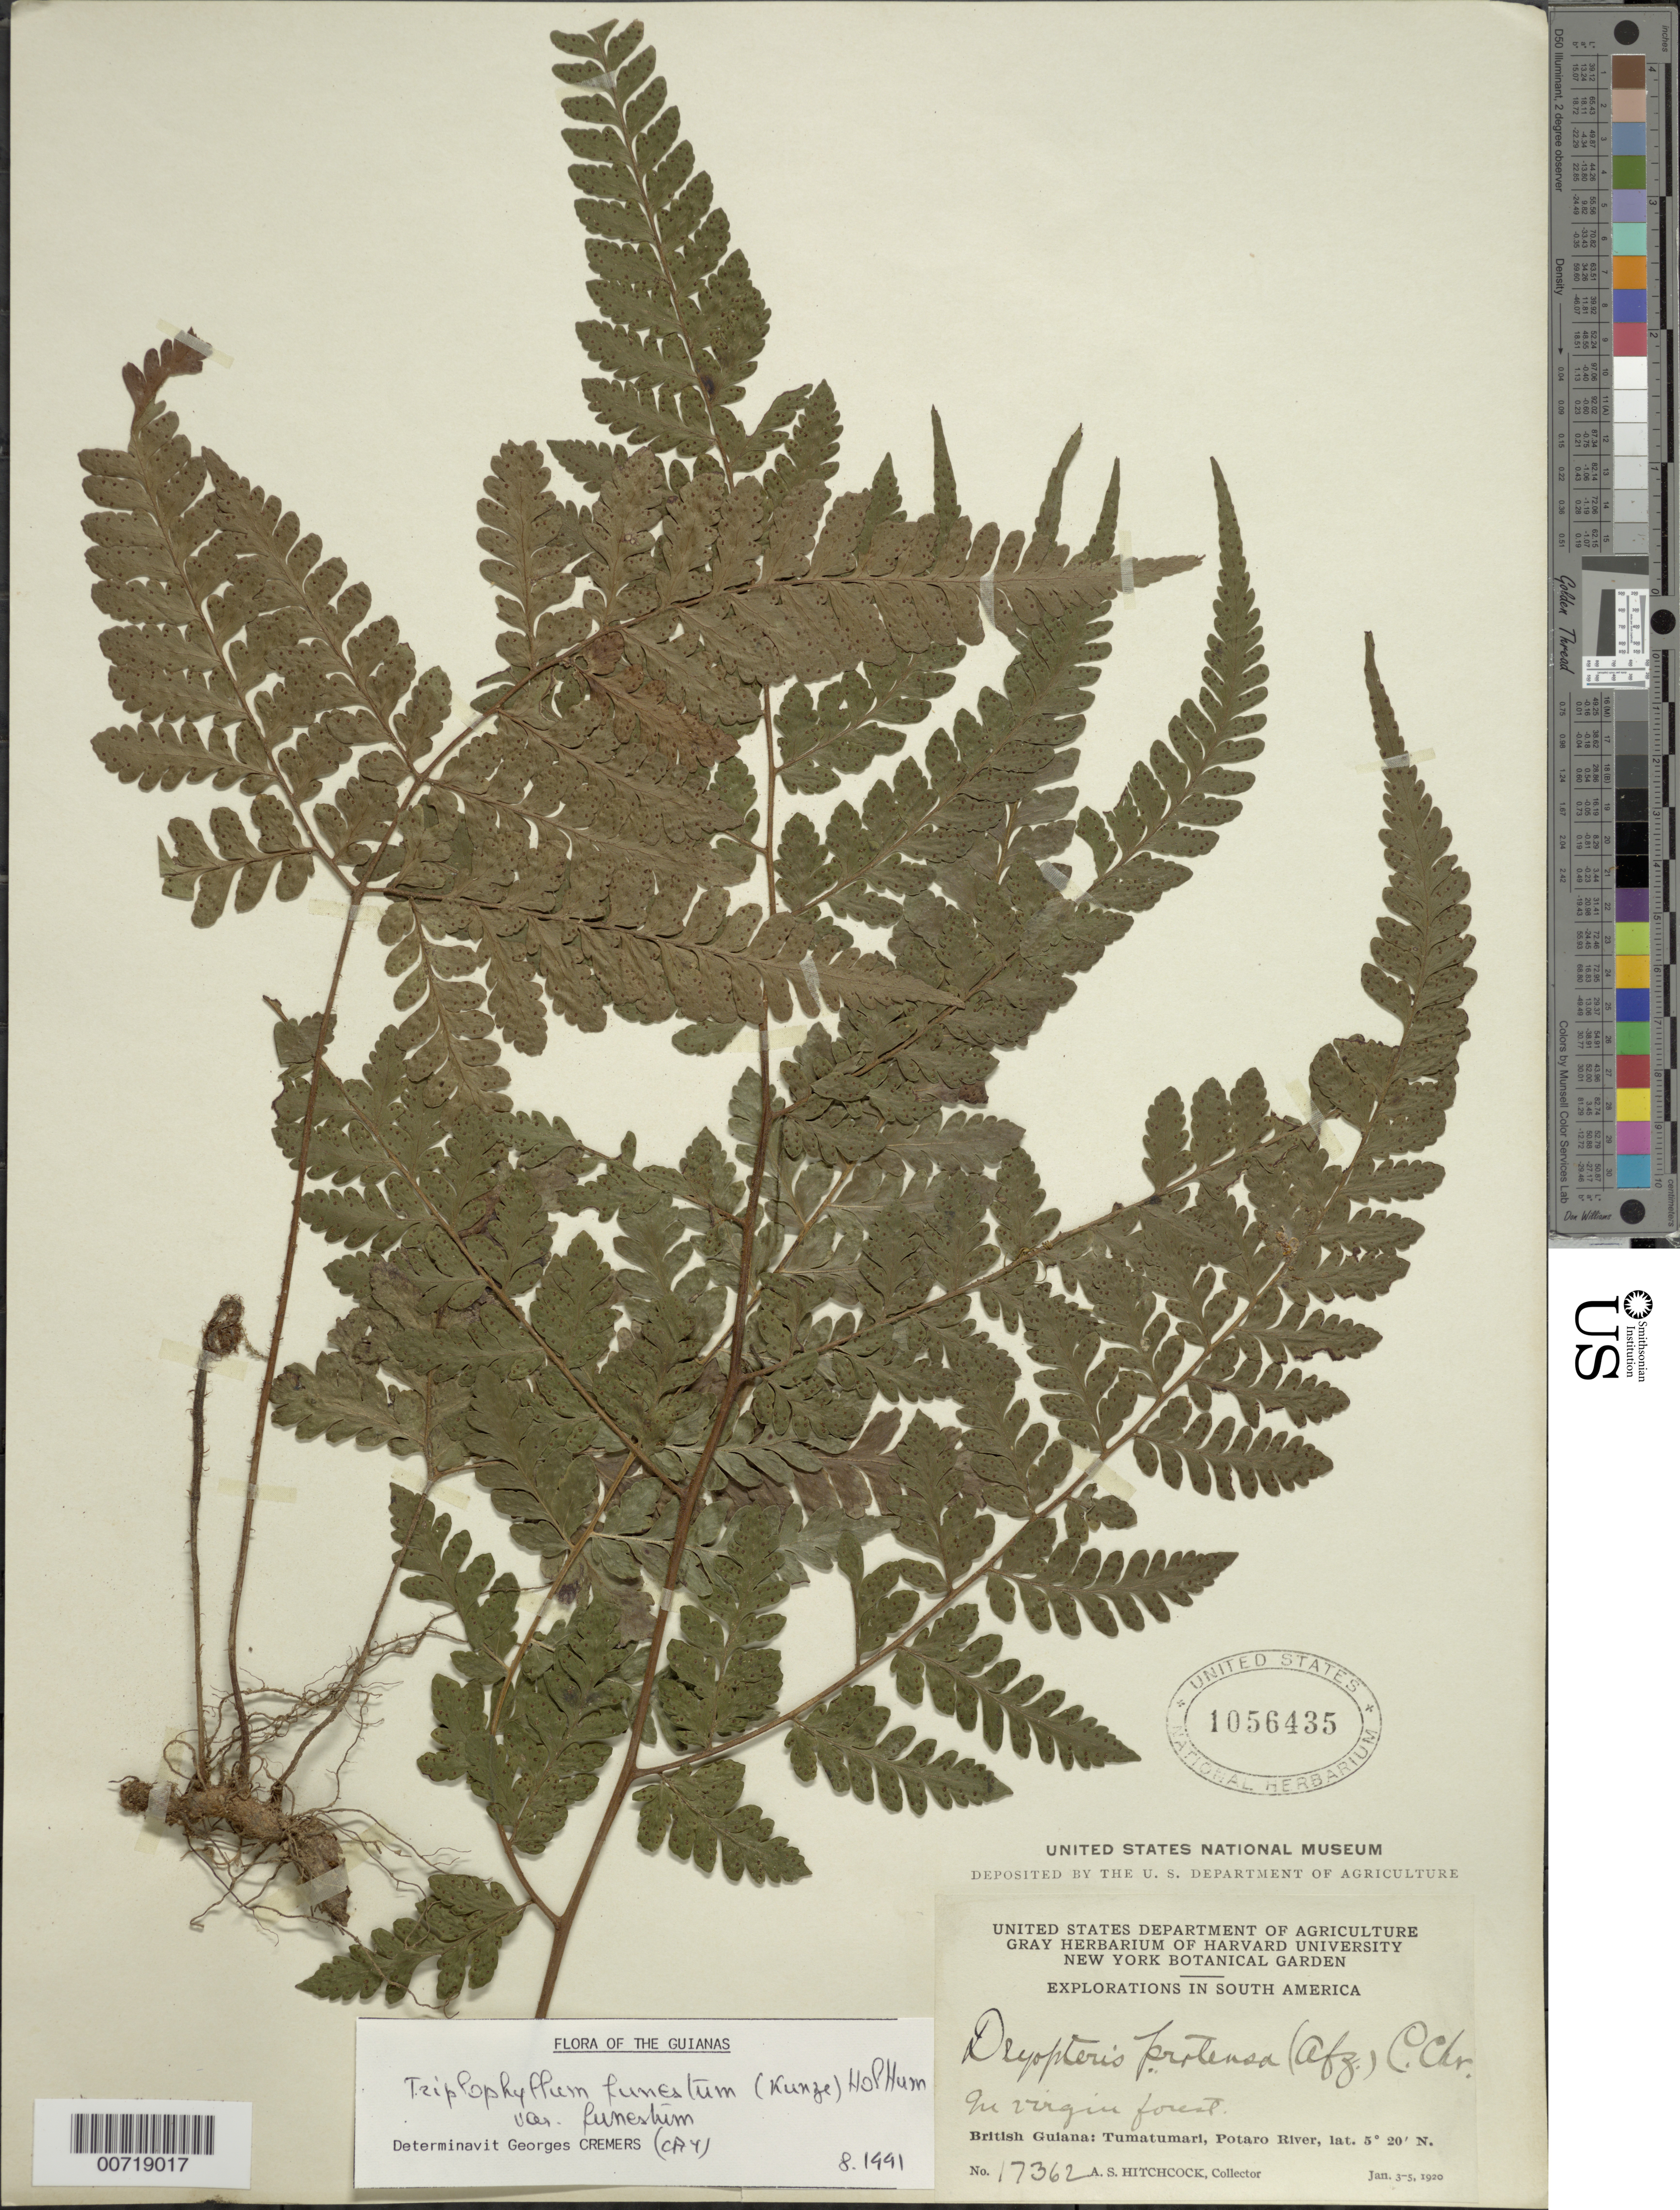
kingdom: Plantae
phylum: Tracheophyta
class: Polypodiopsida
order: Polypodiales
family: Tectariaceae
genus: Triplophyllum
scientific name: Triplophyllum funestum var. funestum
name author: (Kunze) Holttum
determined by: Cremers, Georges A.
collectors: A. S. Hitchcock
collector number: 17362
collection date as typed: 3-Jan-20 to 5-Jan-20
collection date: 1920-01-03/1920-01-05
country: Guyana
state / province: Potaro-Siparuni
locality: Tumatumari Village, Potaro R.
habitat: Virgin forest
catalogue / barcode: US 1056435